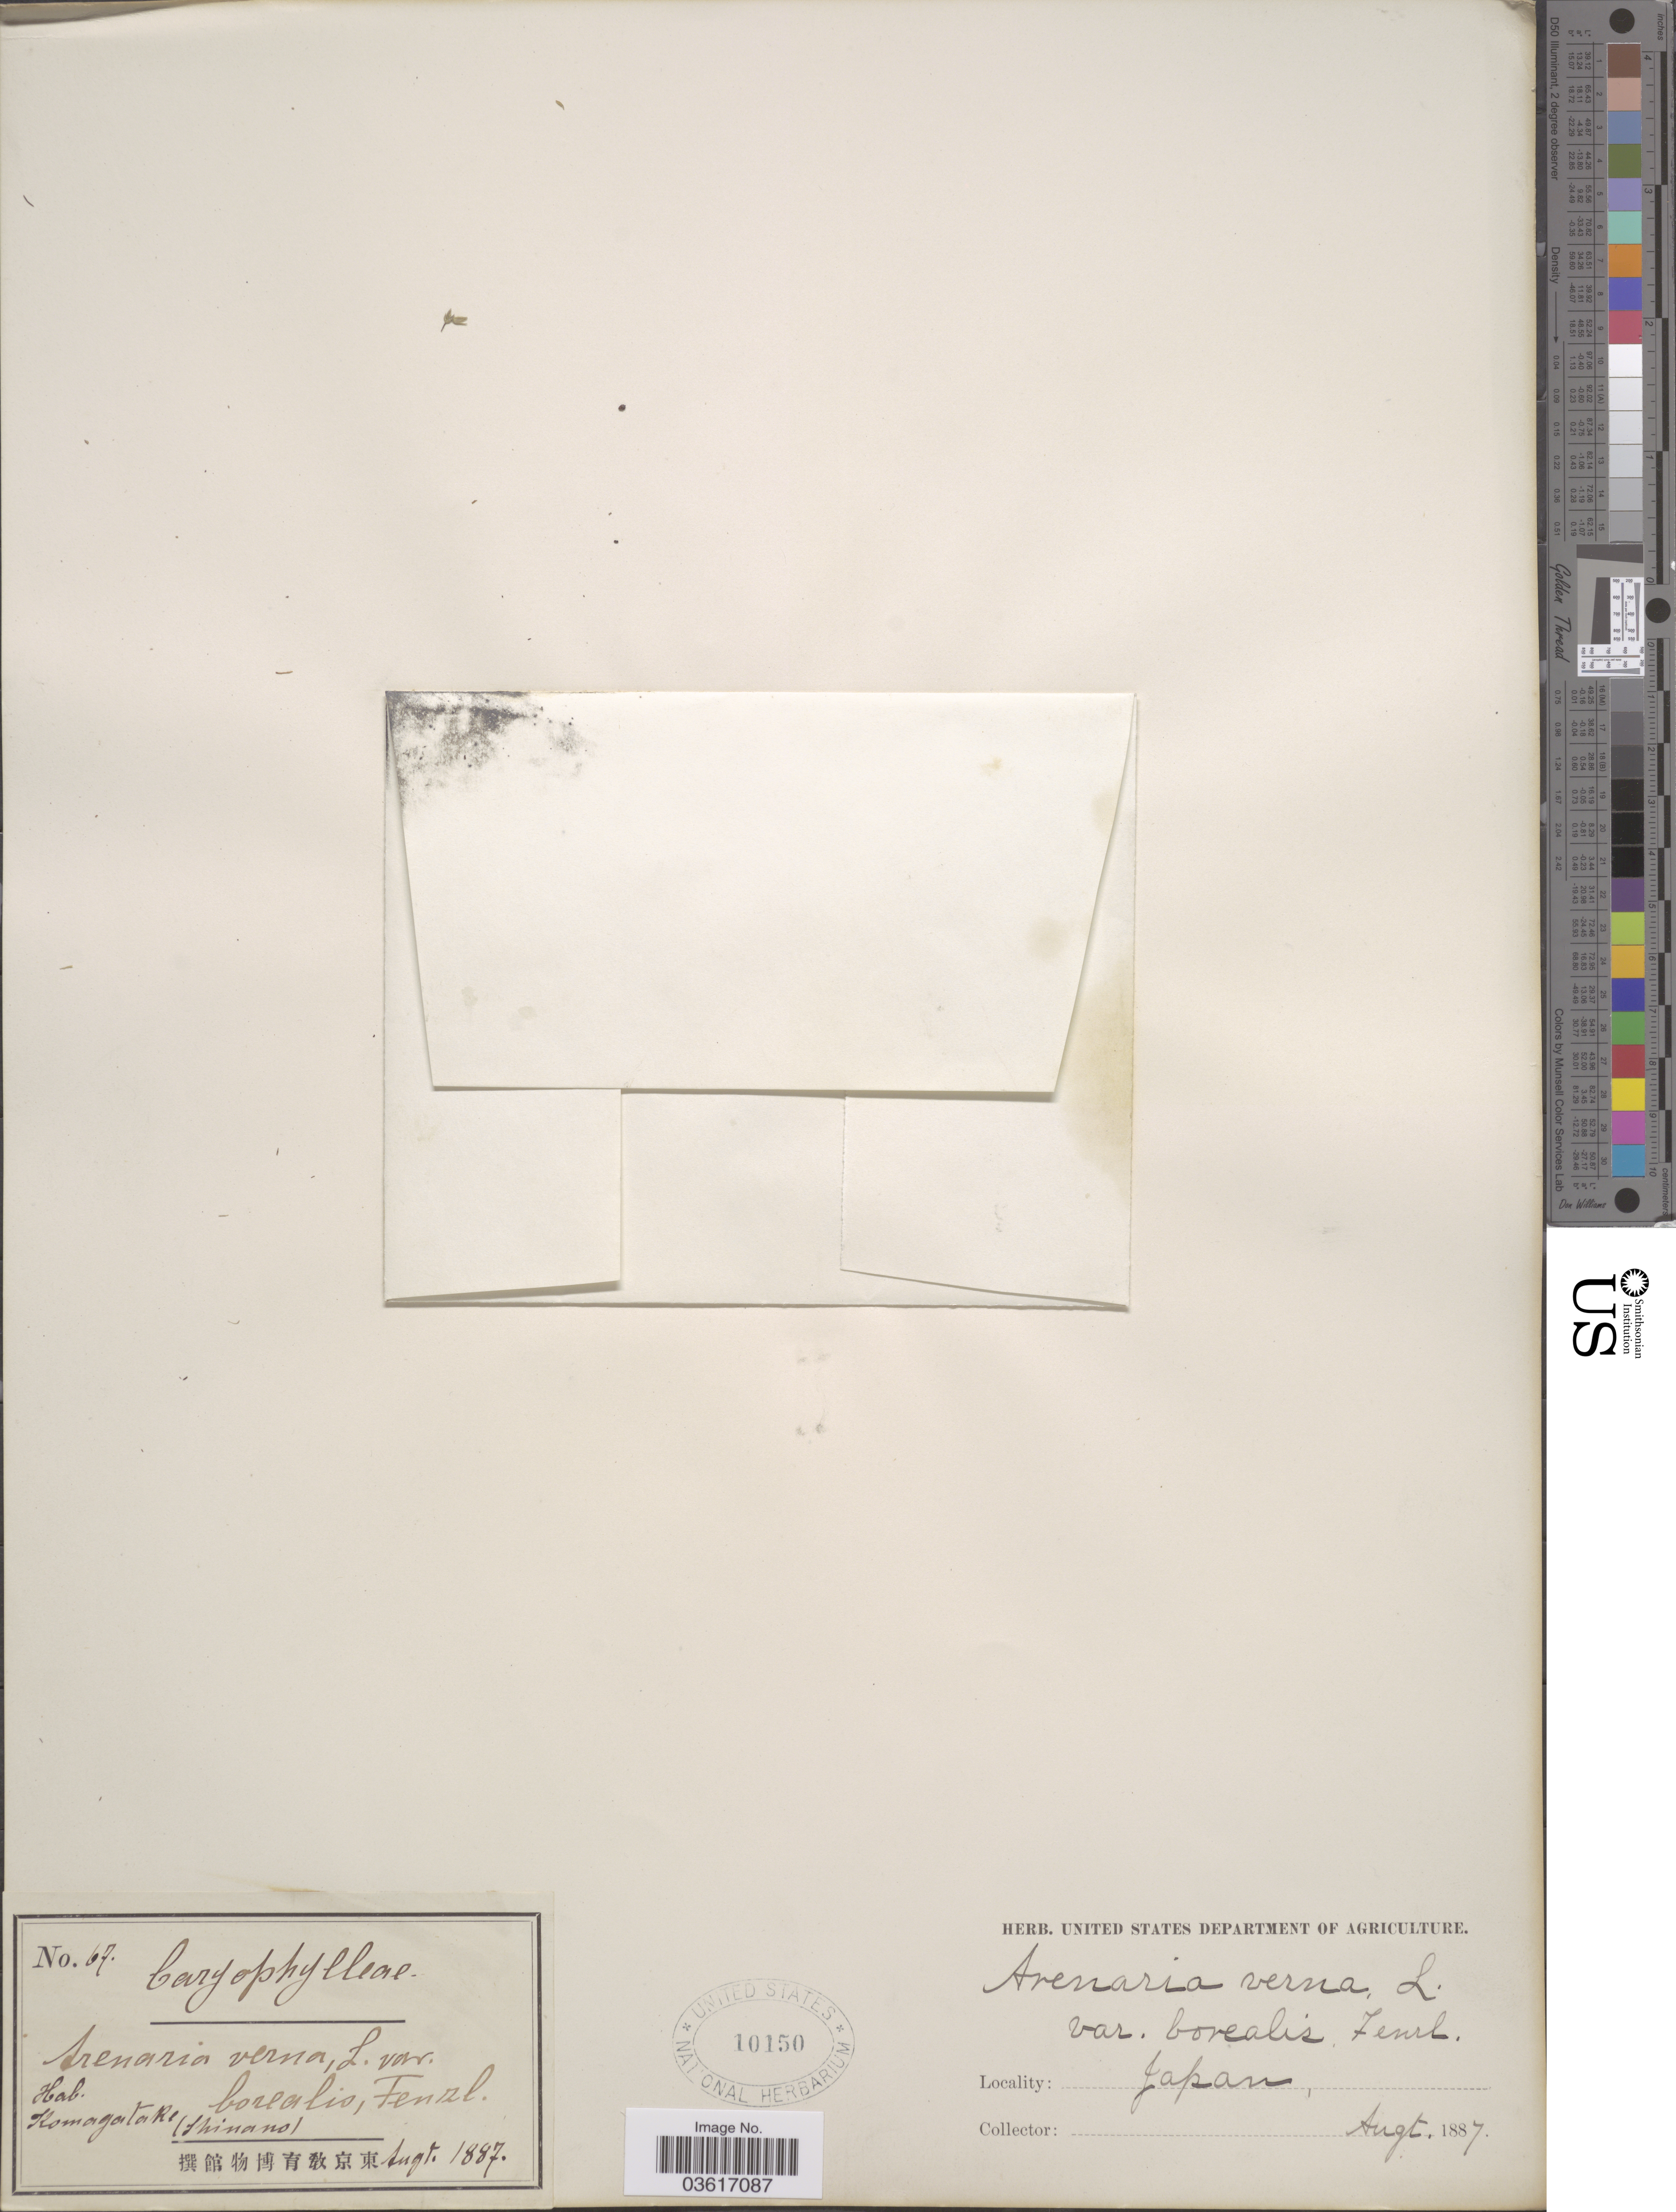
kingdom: Plantae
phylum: Tracheophyta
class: Magnoliopsida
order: Caryophyllales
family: Caryophyllaceae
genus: Minuartia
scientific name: Minuartia verna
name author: (L.) Hiern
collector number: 67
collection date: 1887-08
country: Japan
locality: Komagatake (Shinano).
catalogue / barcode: US 10150